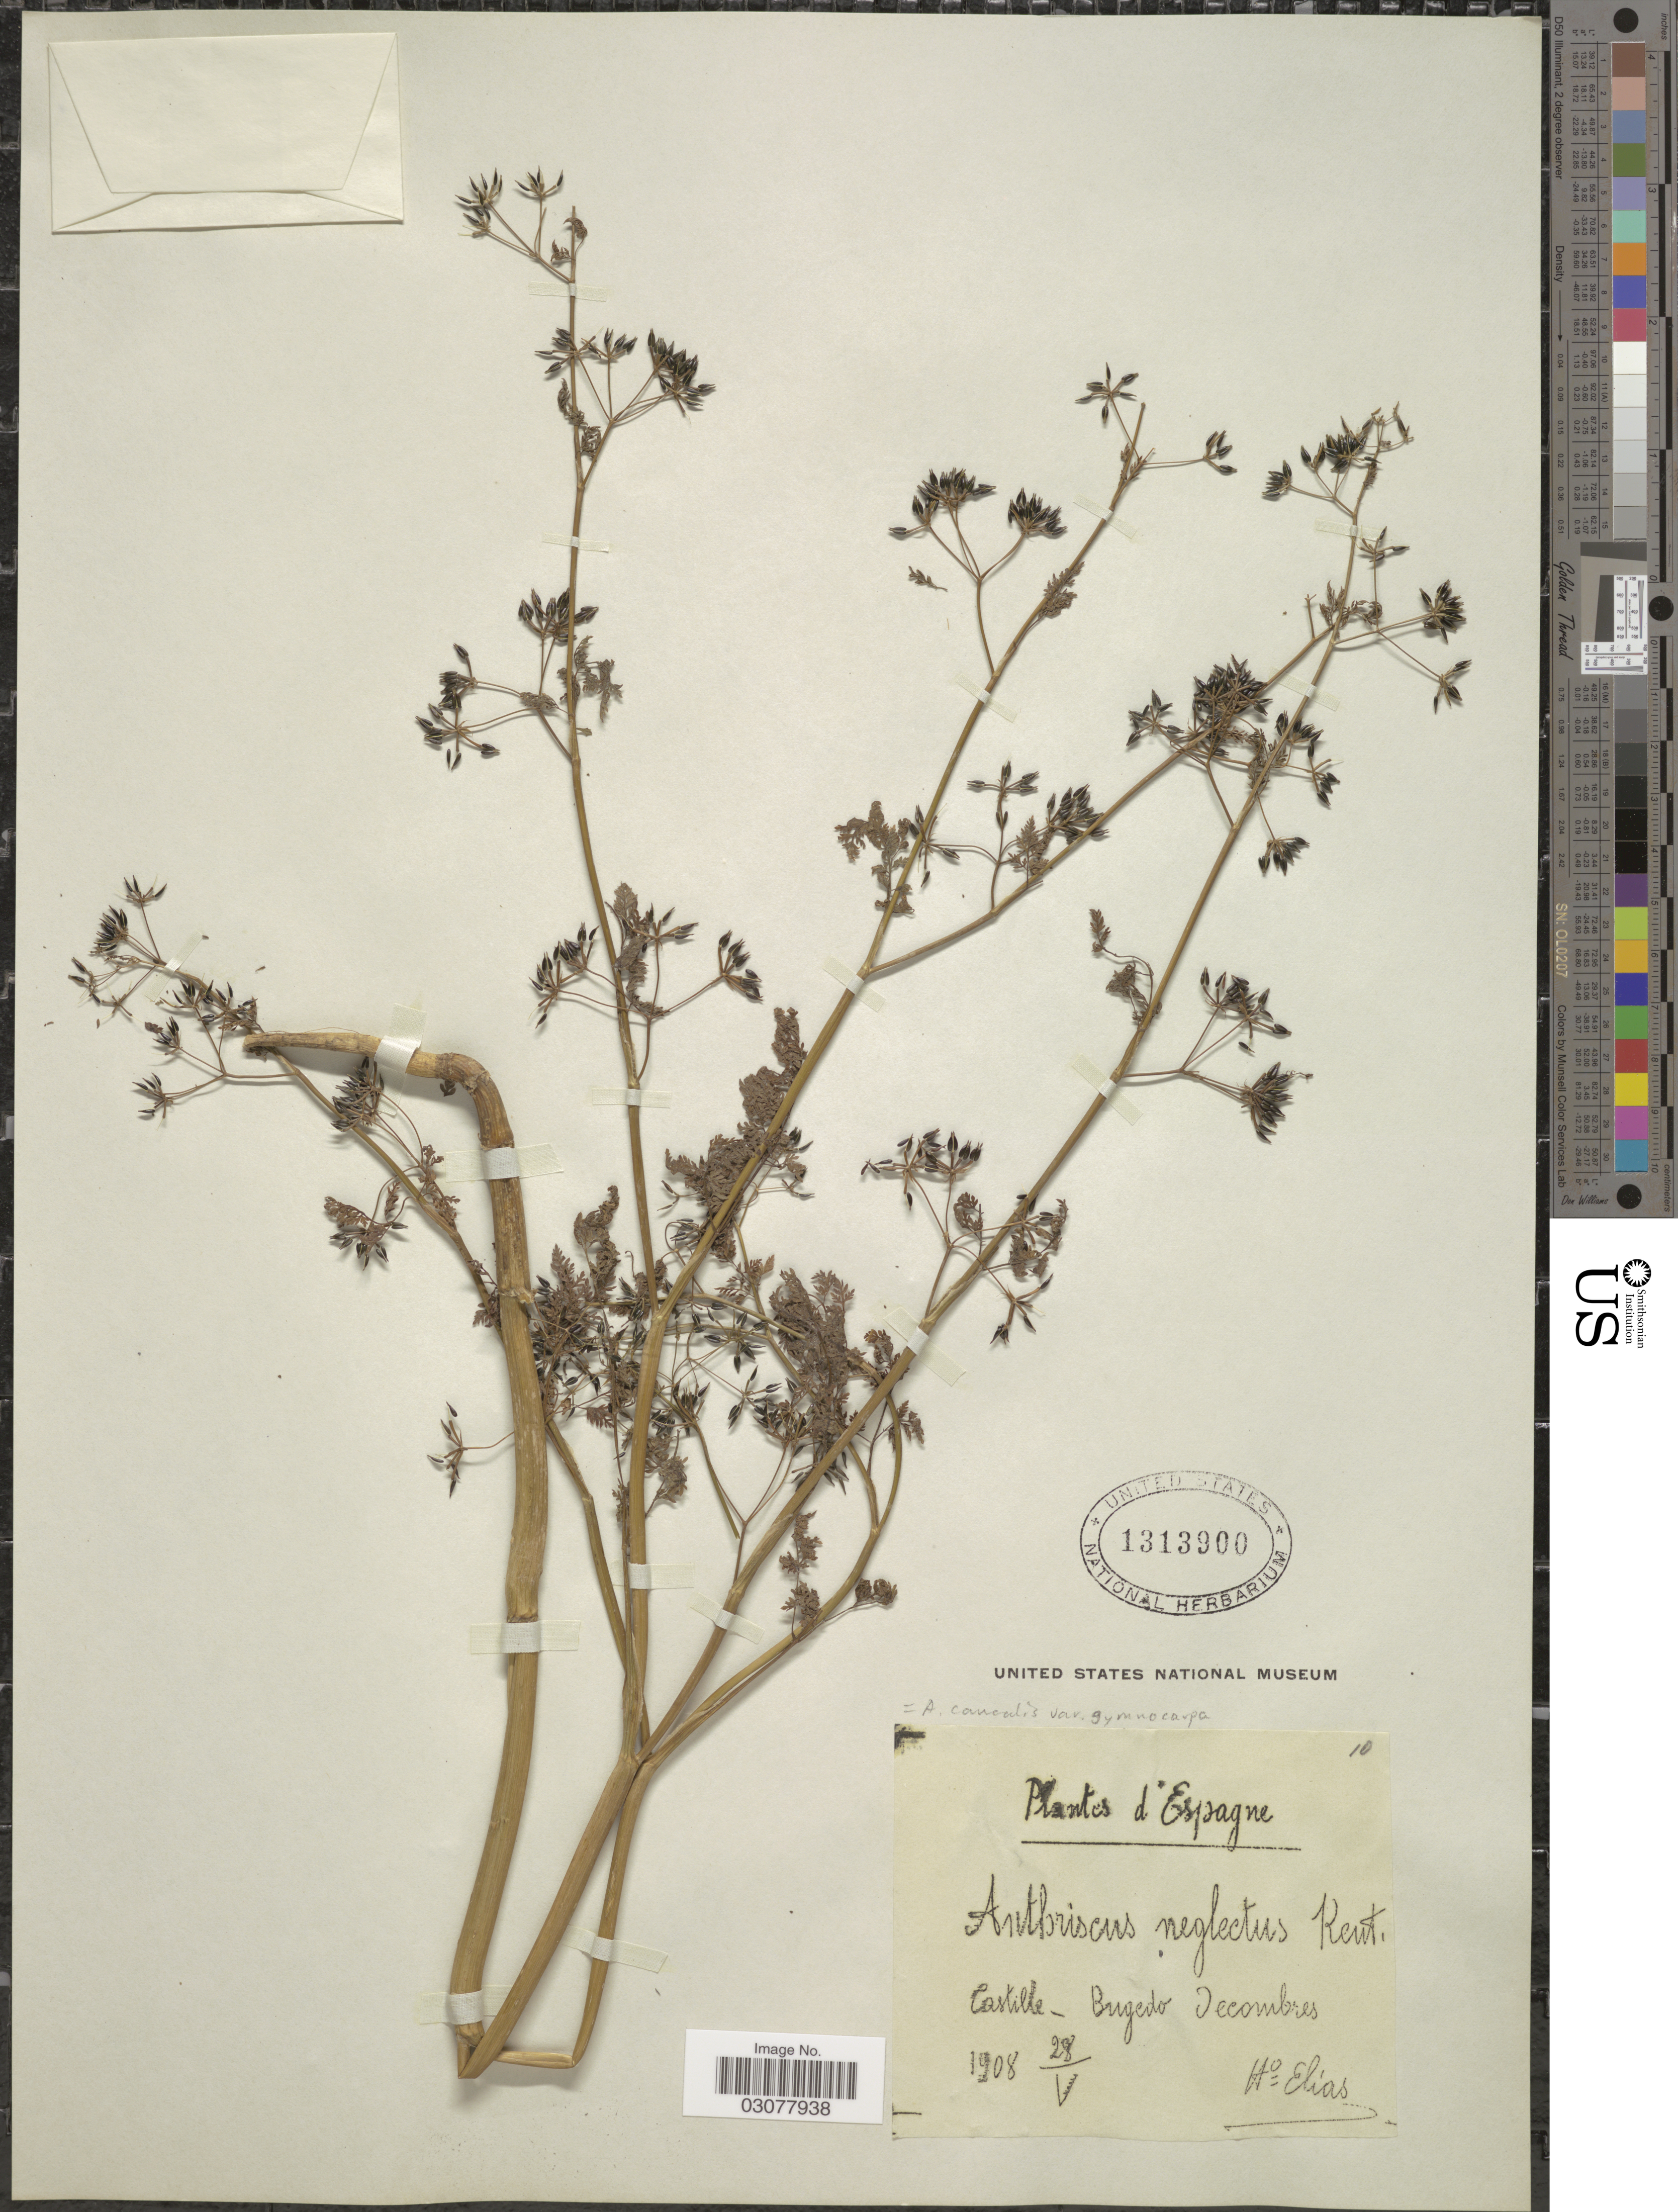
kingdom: Plantae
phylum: Tracheophyta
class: Magnoliopsida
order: Apiales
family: Apiaceae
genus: Anthriscus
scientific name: Anthriscus caucalis var. gymnocarpa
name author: (Moris) Cannon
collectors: Bro. Elias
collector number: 10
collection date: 1908-05-28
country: Spain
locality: D'Espagne, Castille-Bugedo decombres.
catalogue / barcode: US 1313900